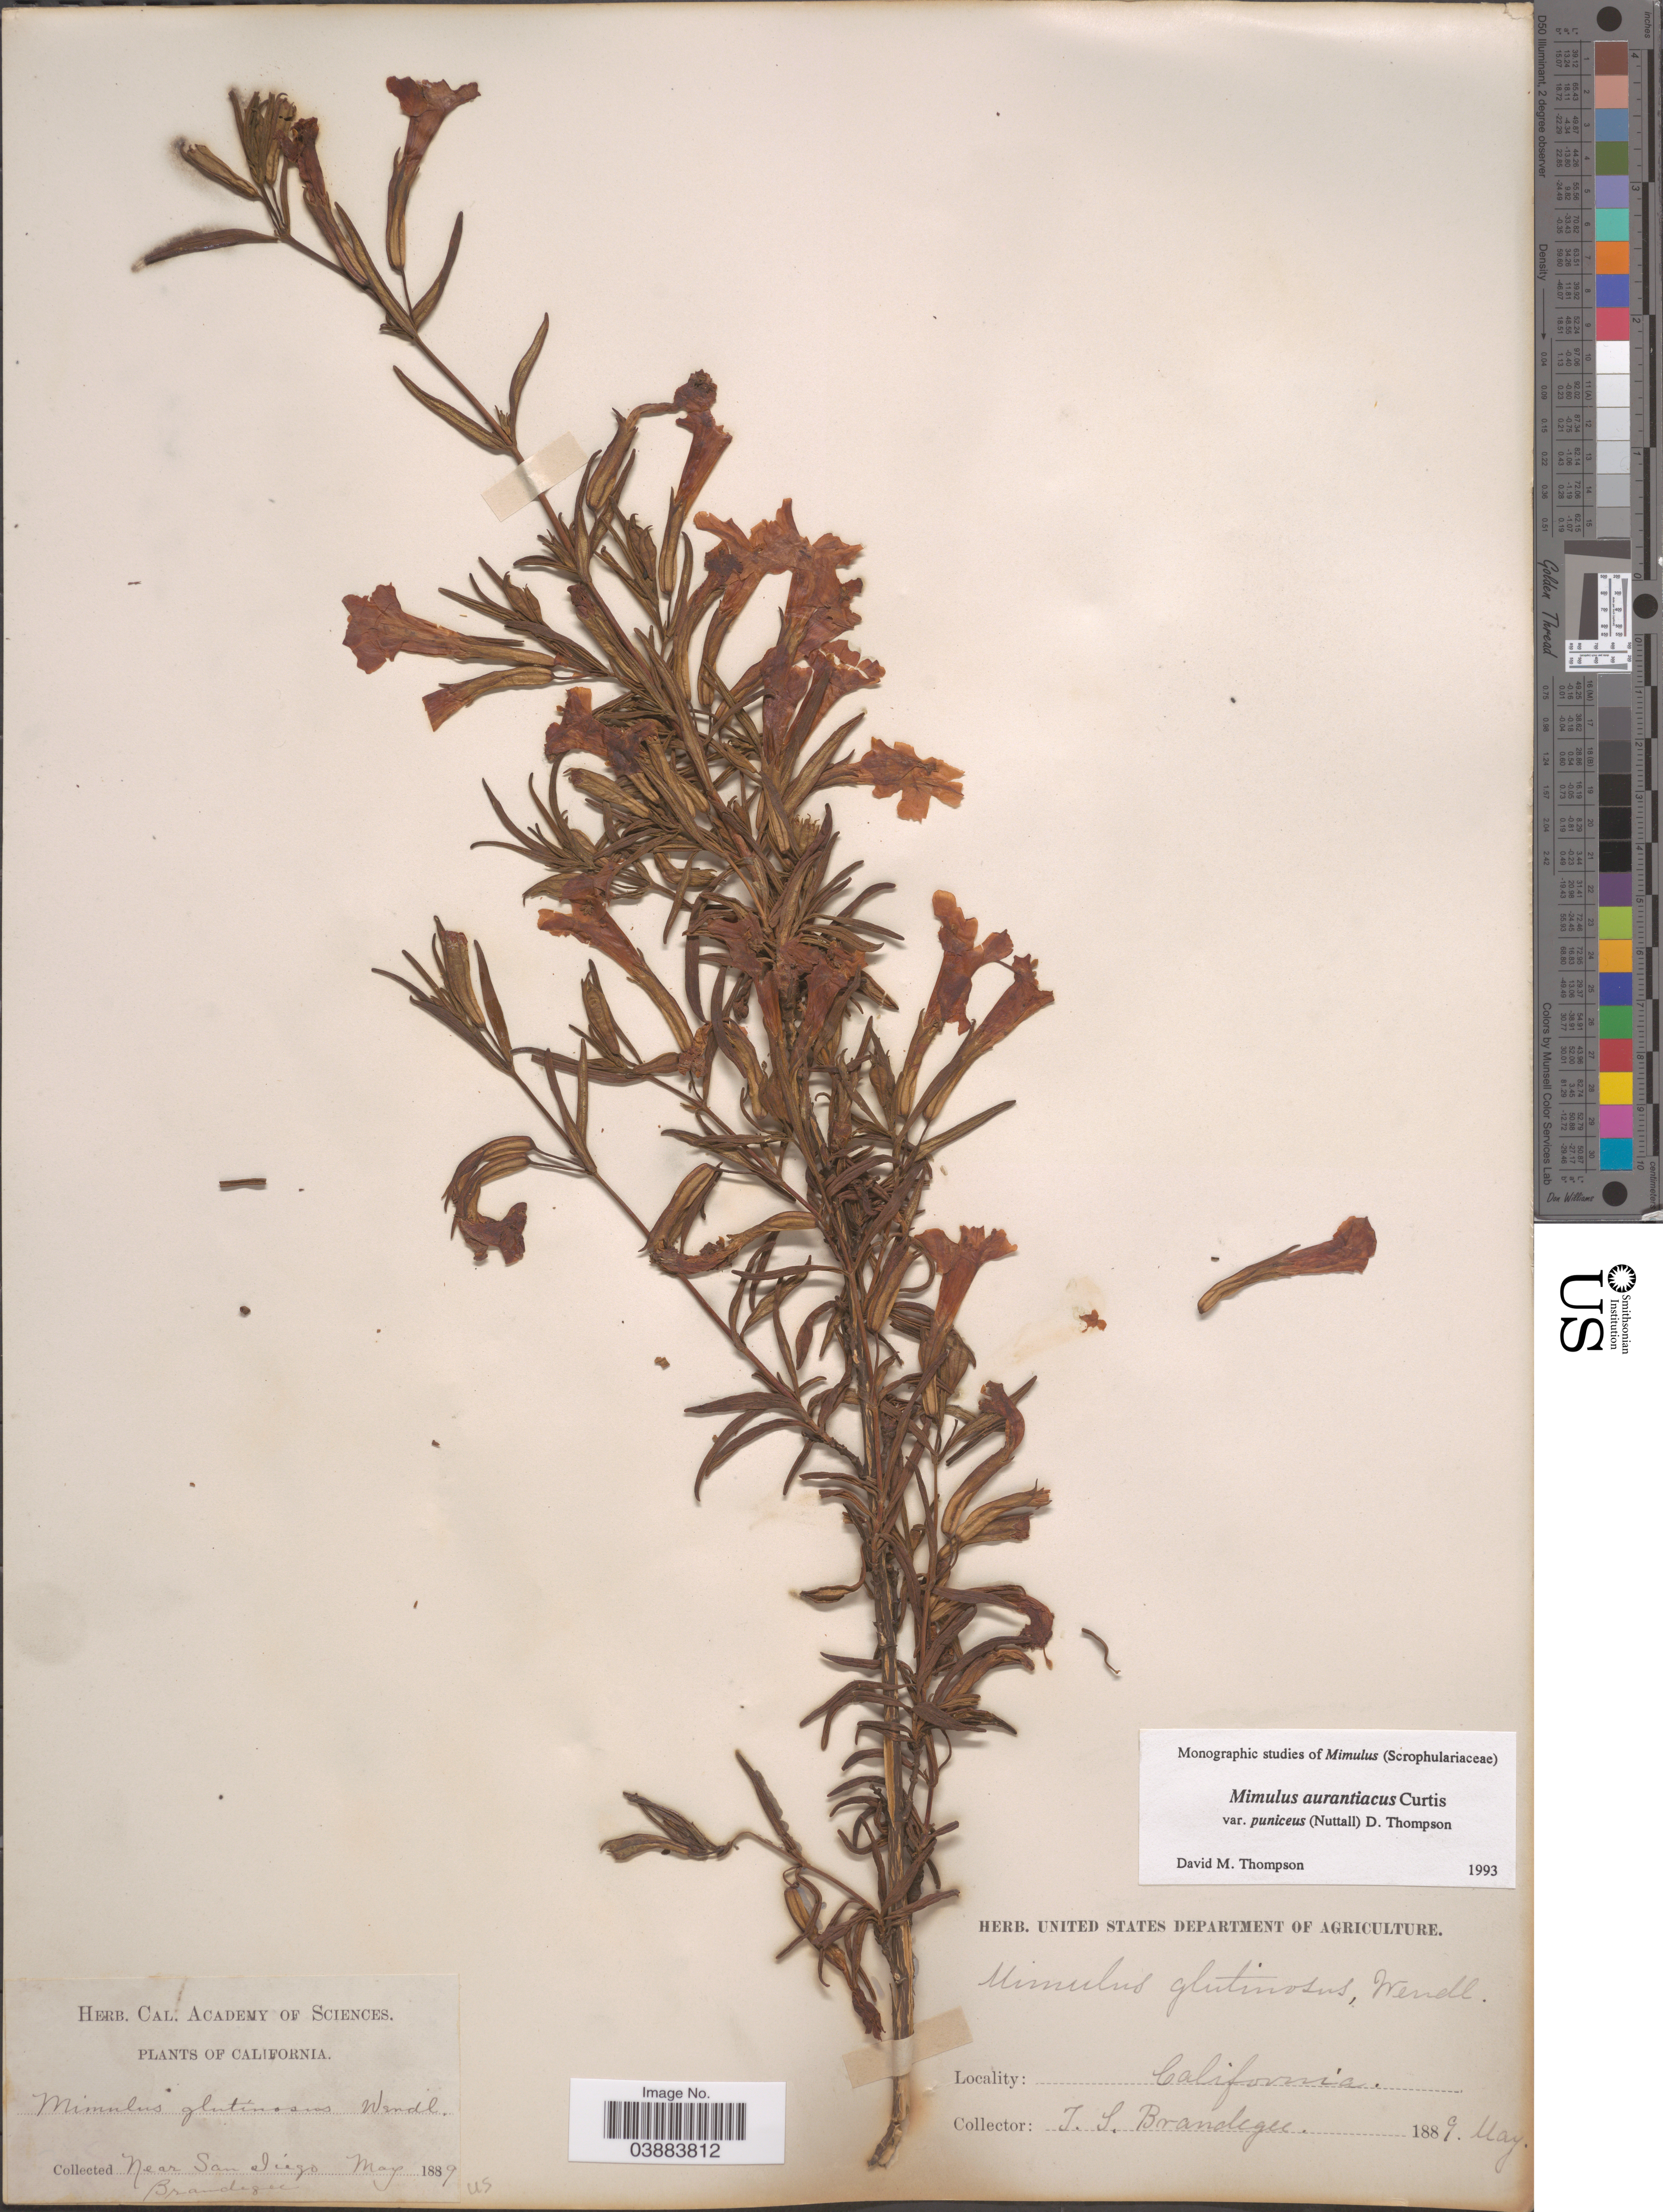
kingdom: Plantae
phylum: Tracheophyta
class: Magnoliopsida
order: Lamiales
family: Phrymaceae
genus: Diplacus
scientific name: Diplacus aurantiacus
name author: (Curtis) Jeps.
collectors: T. S. Brandegee (herbarium)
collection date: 1889-05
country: United States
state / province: California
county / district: San Diego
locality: Near San Diego.